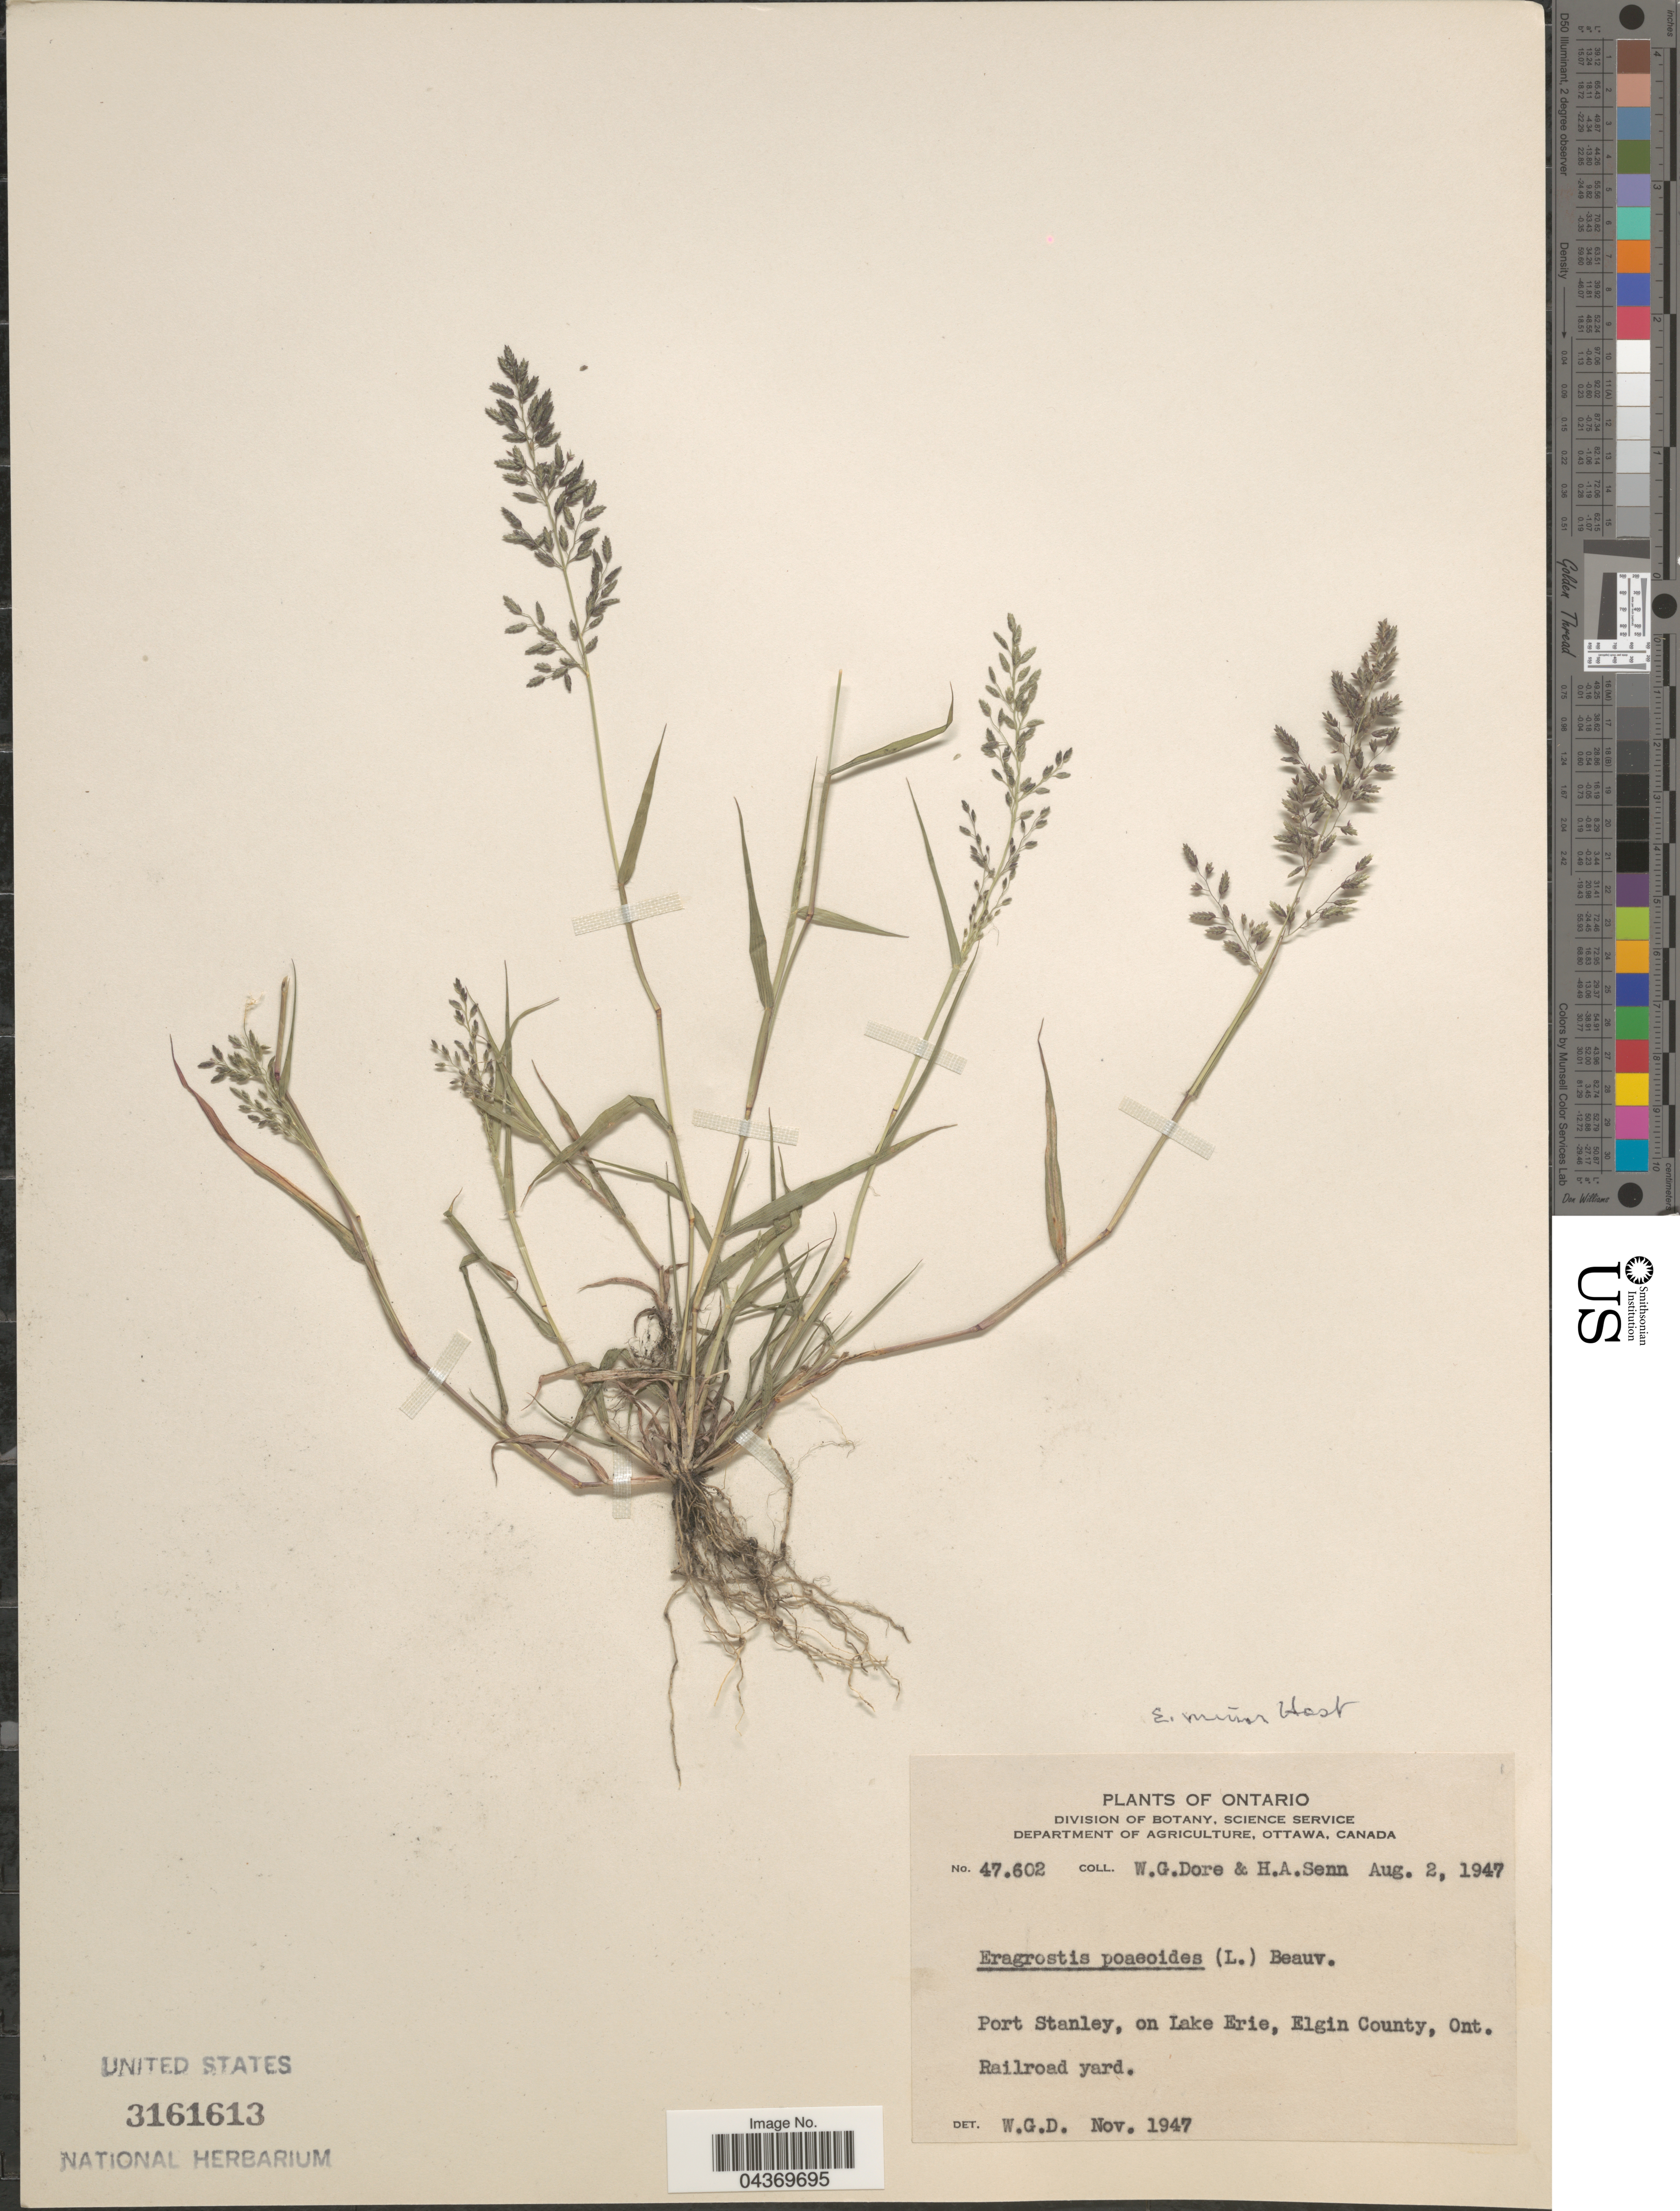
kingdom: Plantae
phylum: Tracheophyta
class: Liliopsida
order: Poales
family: Poaceae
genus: Eragrostis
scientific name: Eragrostis minor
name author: Host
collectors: W. Dore & H. Senn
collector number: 47602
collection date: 1947-08-02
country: Canada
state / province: Ontario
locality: Port Stanley, on Lake Erie, Elgin County. Railroad yard.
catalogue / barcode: US 3161613